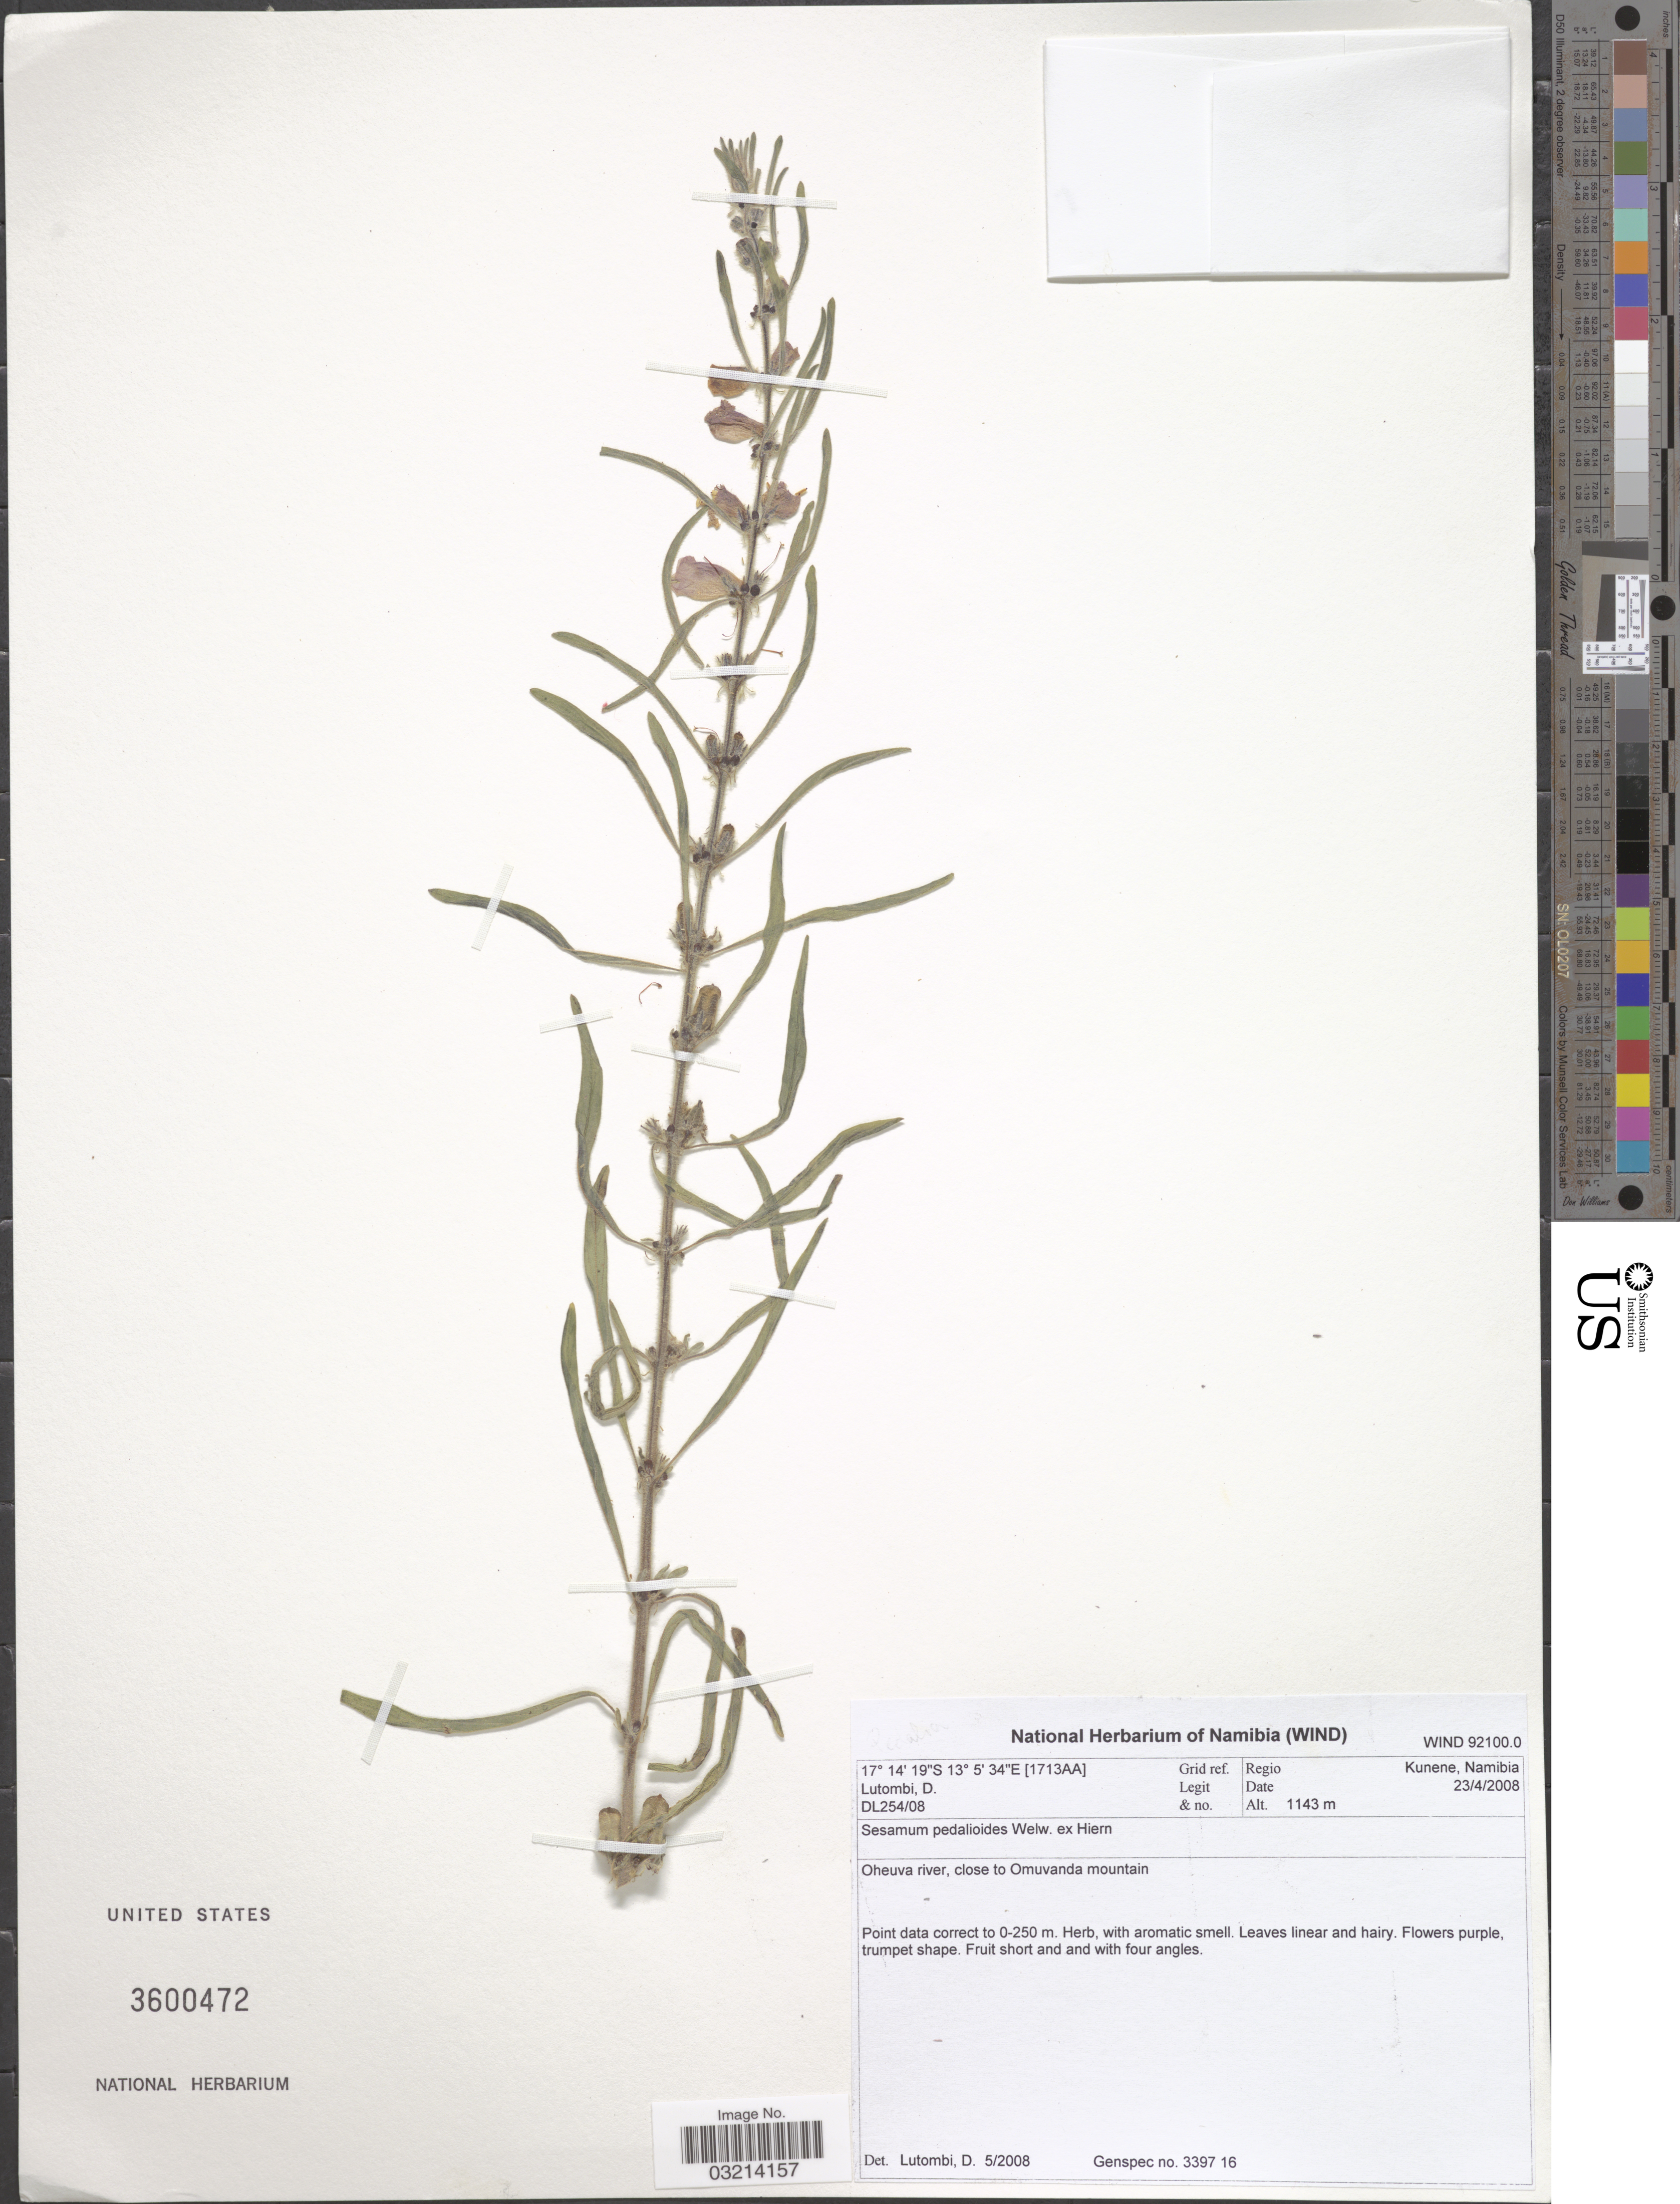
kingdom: Plantae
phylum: Tracheophyta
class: Magnoliopsida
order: Lamiales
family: Pedaliaceae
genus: Sesamum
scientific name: Sesamum pedalioides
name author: Welw. ex Hiern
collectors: D. Lutombi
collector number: DL254/08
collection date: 2008-04-23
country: Namibia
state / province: Kunene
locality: [1713AA] Grid ref. Regio Kunene. Oheuva river, close to Omuvanda mountain.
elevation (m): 1143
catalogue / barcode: US 3600472